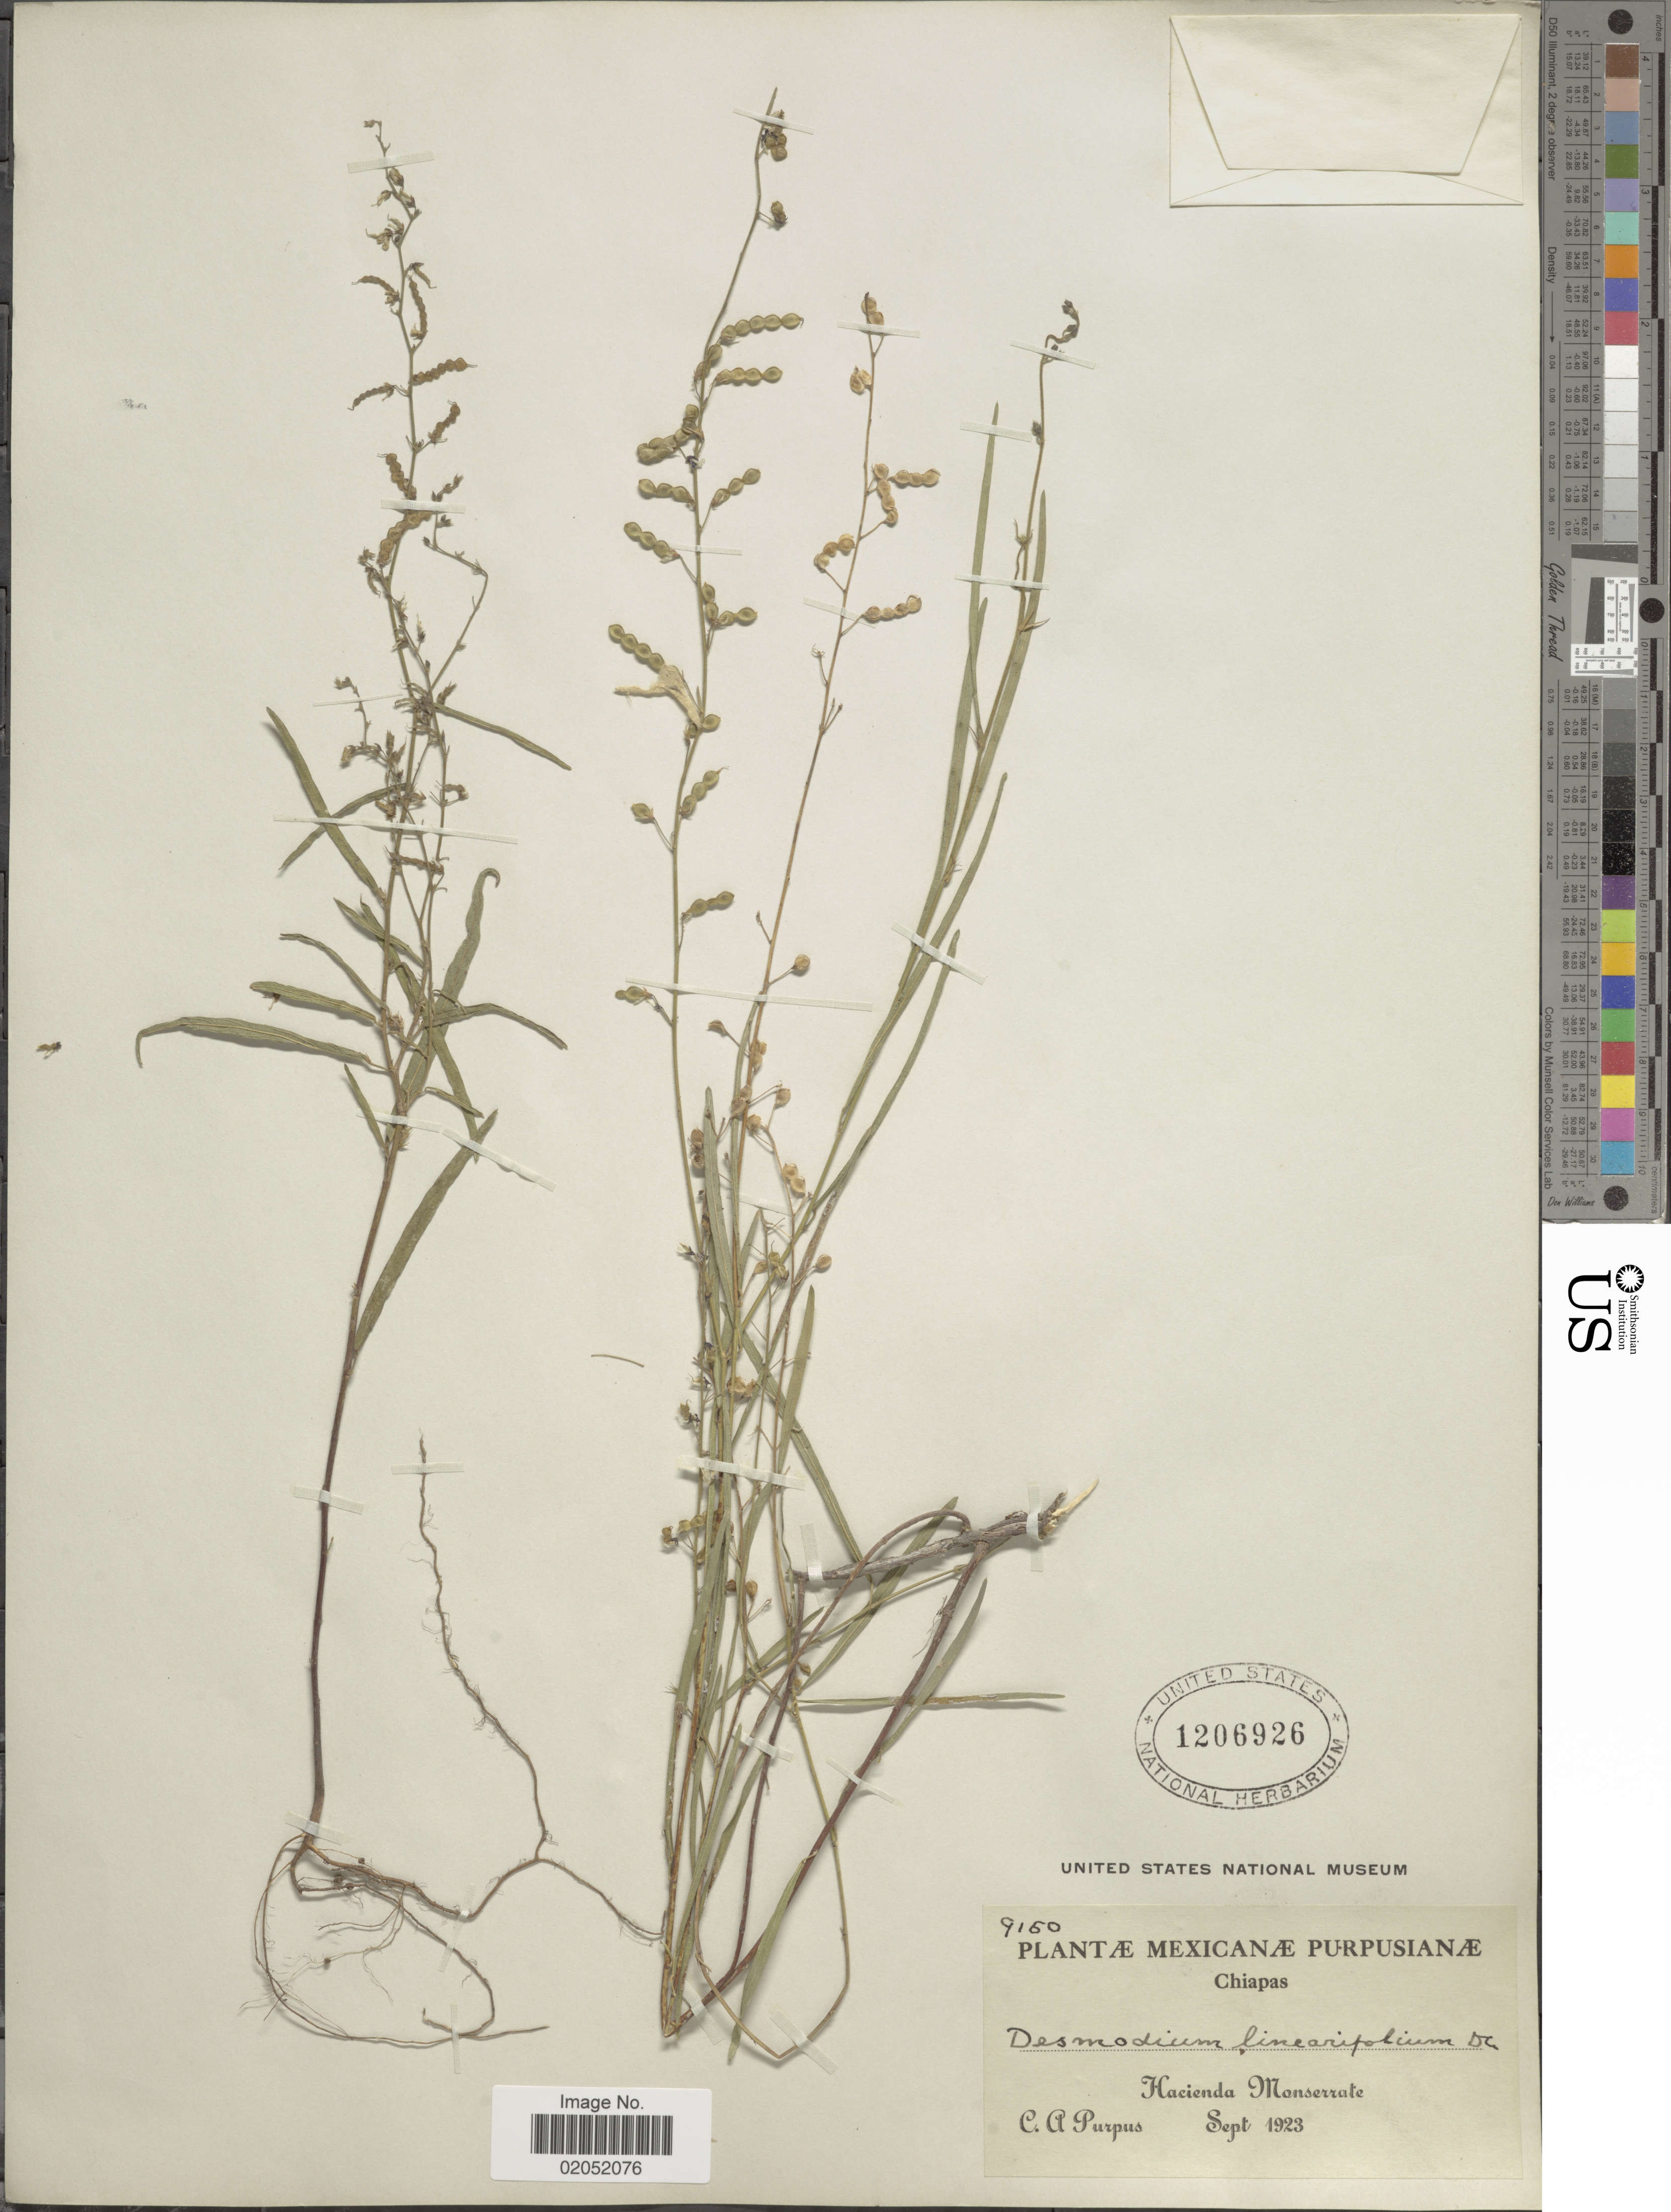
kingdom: Plantae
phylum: Tracheophyta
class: Magnoliopsida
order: Fabales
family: Fabaceae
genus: Desmodium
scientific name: Desmodium angustifolium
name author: (Kunth) DC.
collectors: C. A. Purpus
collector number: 9150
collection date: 1923-09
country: Mexico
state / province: Chiapas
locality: Hacienda Monserrate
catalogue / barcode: US 1206926